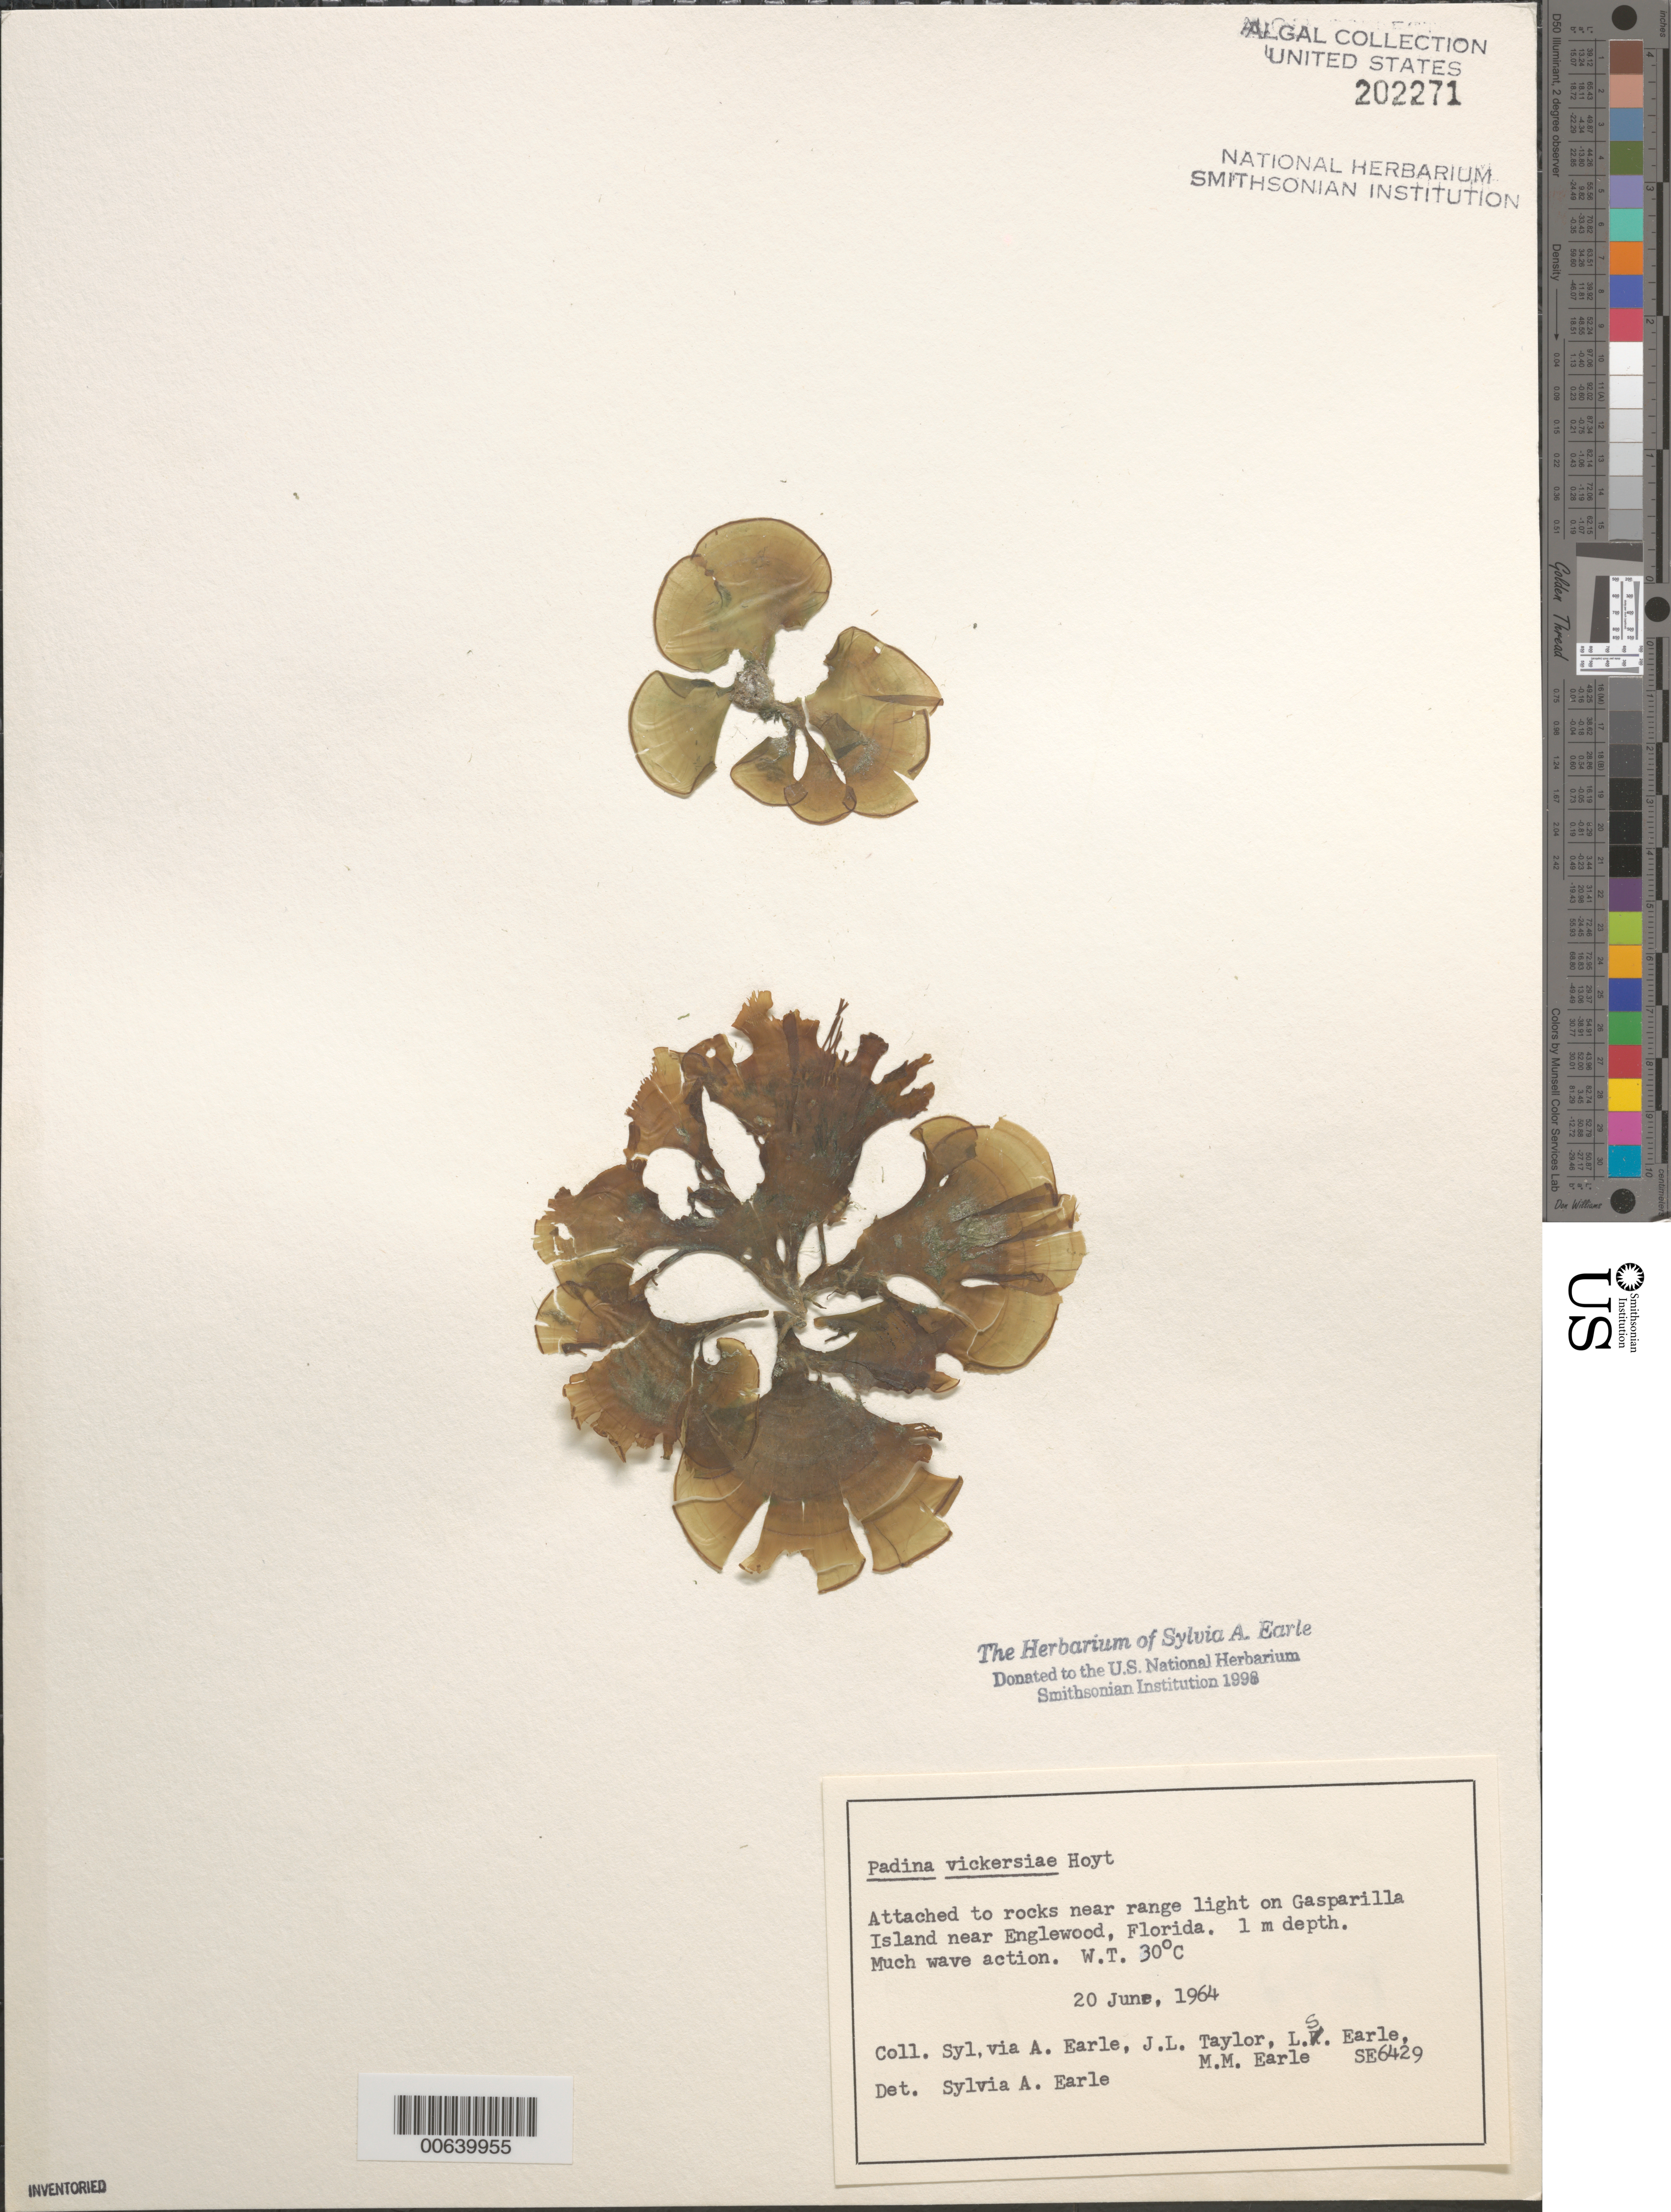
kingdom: Chromista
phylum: Ochrophyta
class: Phaeophyceae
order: Dictyotales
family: Dictyotaceae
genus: Padina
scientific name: Padina gymnospora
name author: (Kütz.) O.G. Sond.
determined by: Algae name updating Project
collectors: S. A. Earle, J. L. Taylor, L. Earle & M. Earle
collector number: SE 6429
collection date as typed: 20 Jun 1964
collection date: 1964-06-20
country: United States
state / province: Florida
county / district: Charlotte County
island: Gasparilla Island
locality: Near Englewood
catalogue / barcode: US 202271